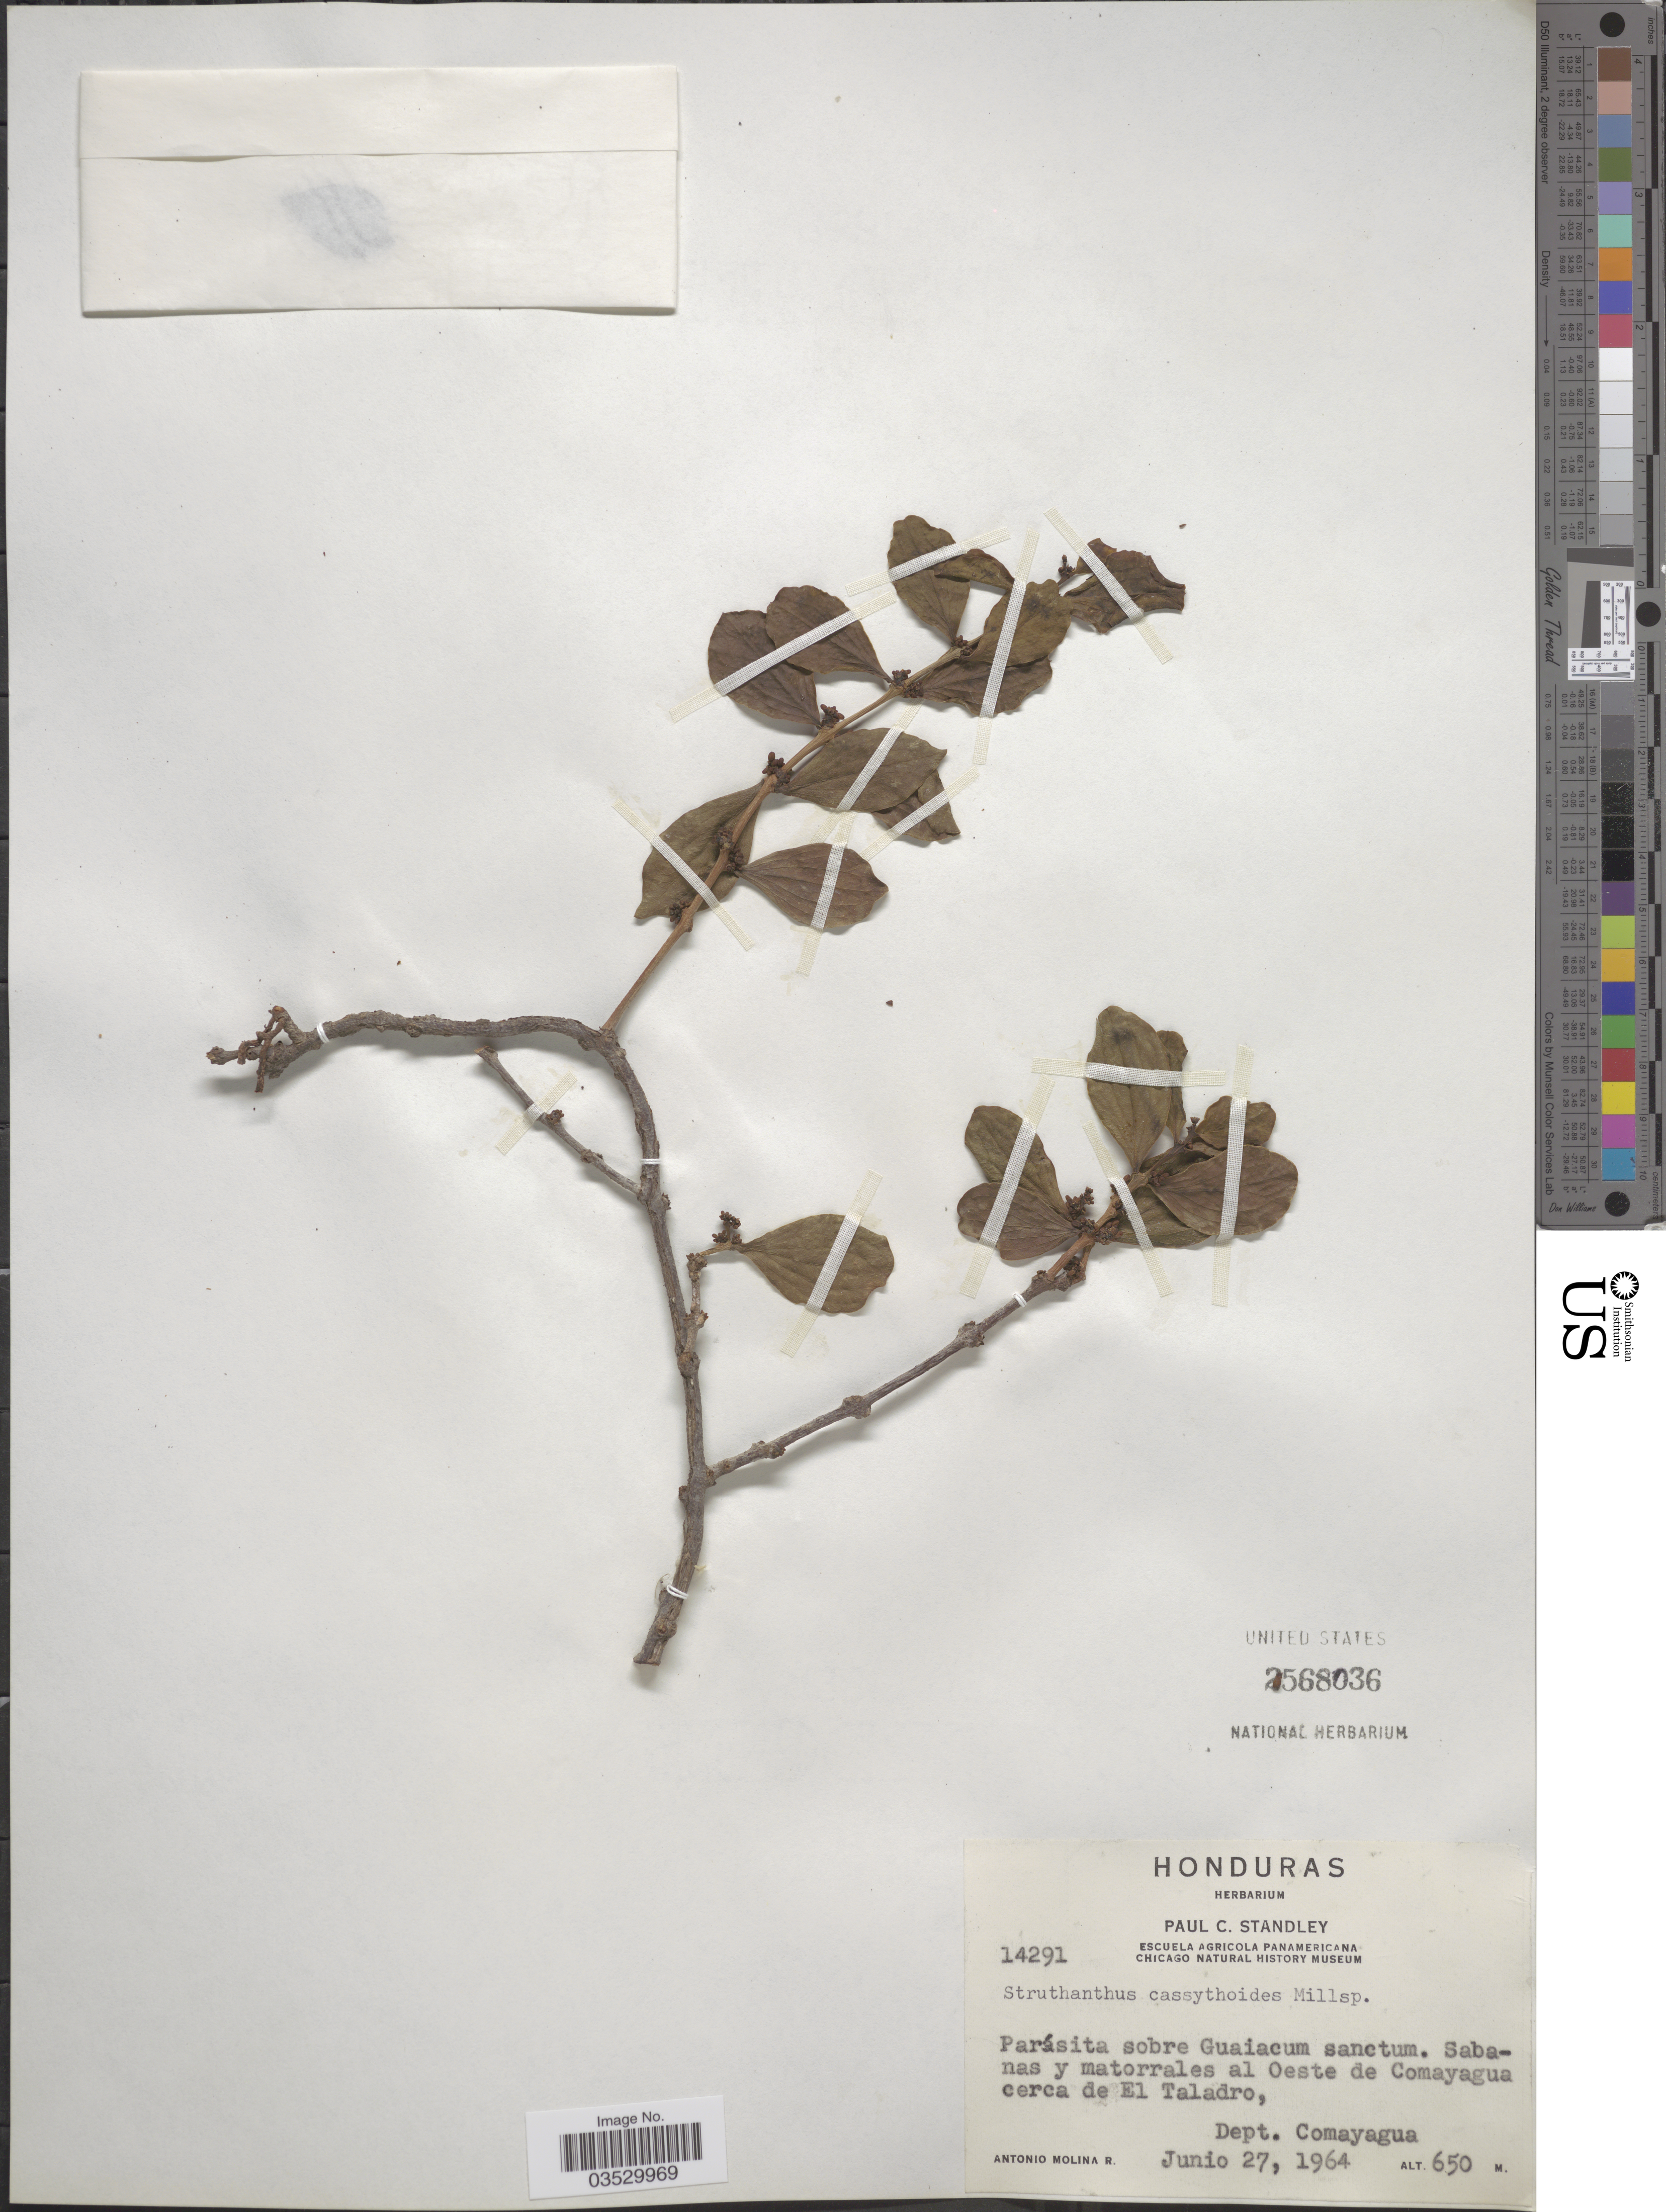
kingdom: Plantae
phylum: Tracheophyta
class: Magnoliopsida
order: Santalales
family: Loranthaceae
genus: Struthanthus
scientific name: Struthanthus cassythoides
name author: Standl.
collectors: A. Molina R.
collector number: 14291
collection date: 1964-06-27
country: Honduras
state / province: Comayagua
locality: Sabanas y matorrales al Oeste de Comayagua cerca de El Taladro, Dept. Comayagua.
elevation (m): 650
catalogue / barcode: US 2568036